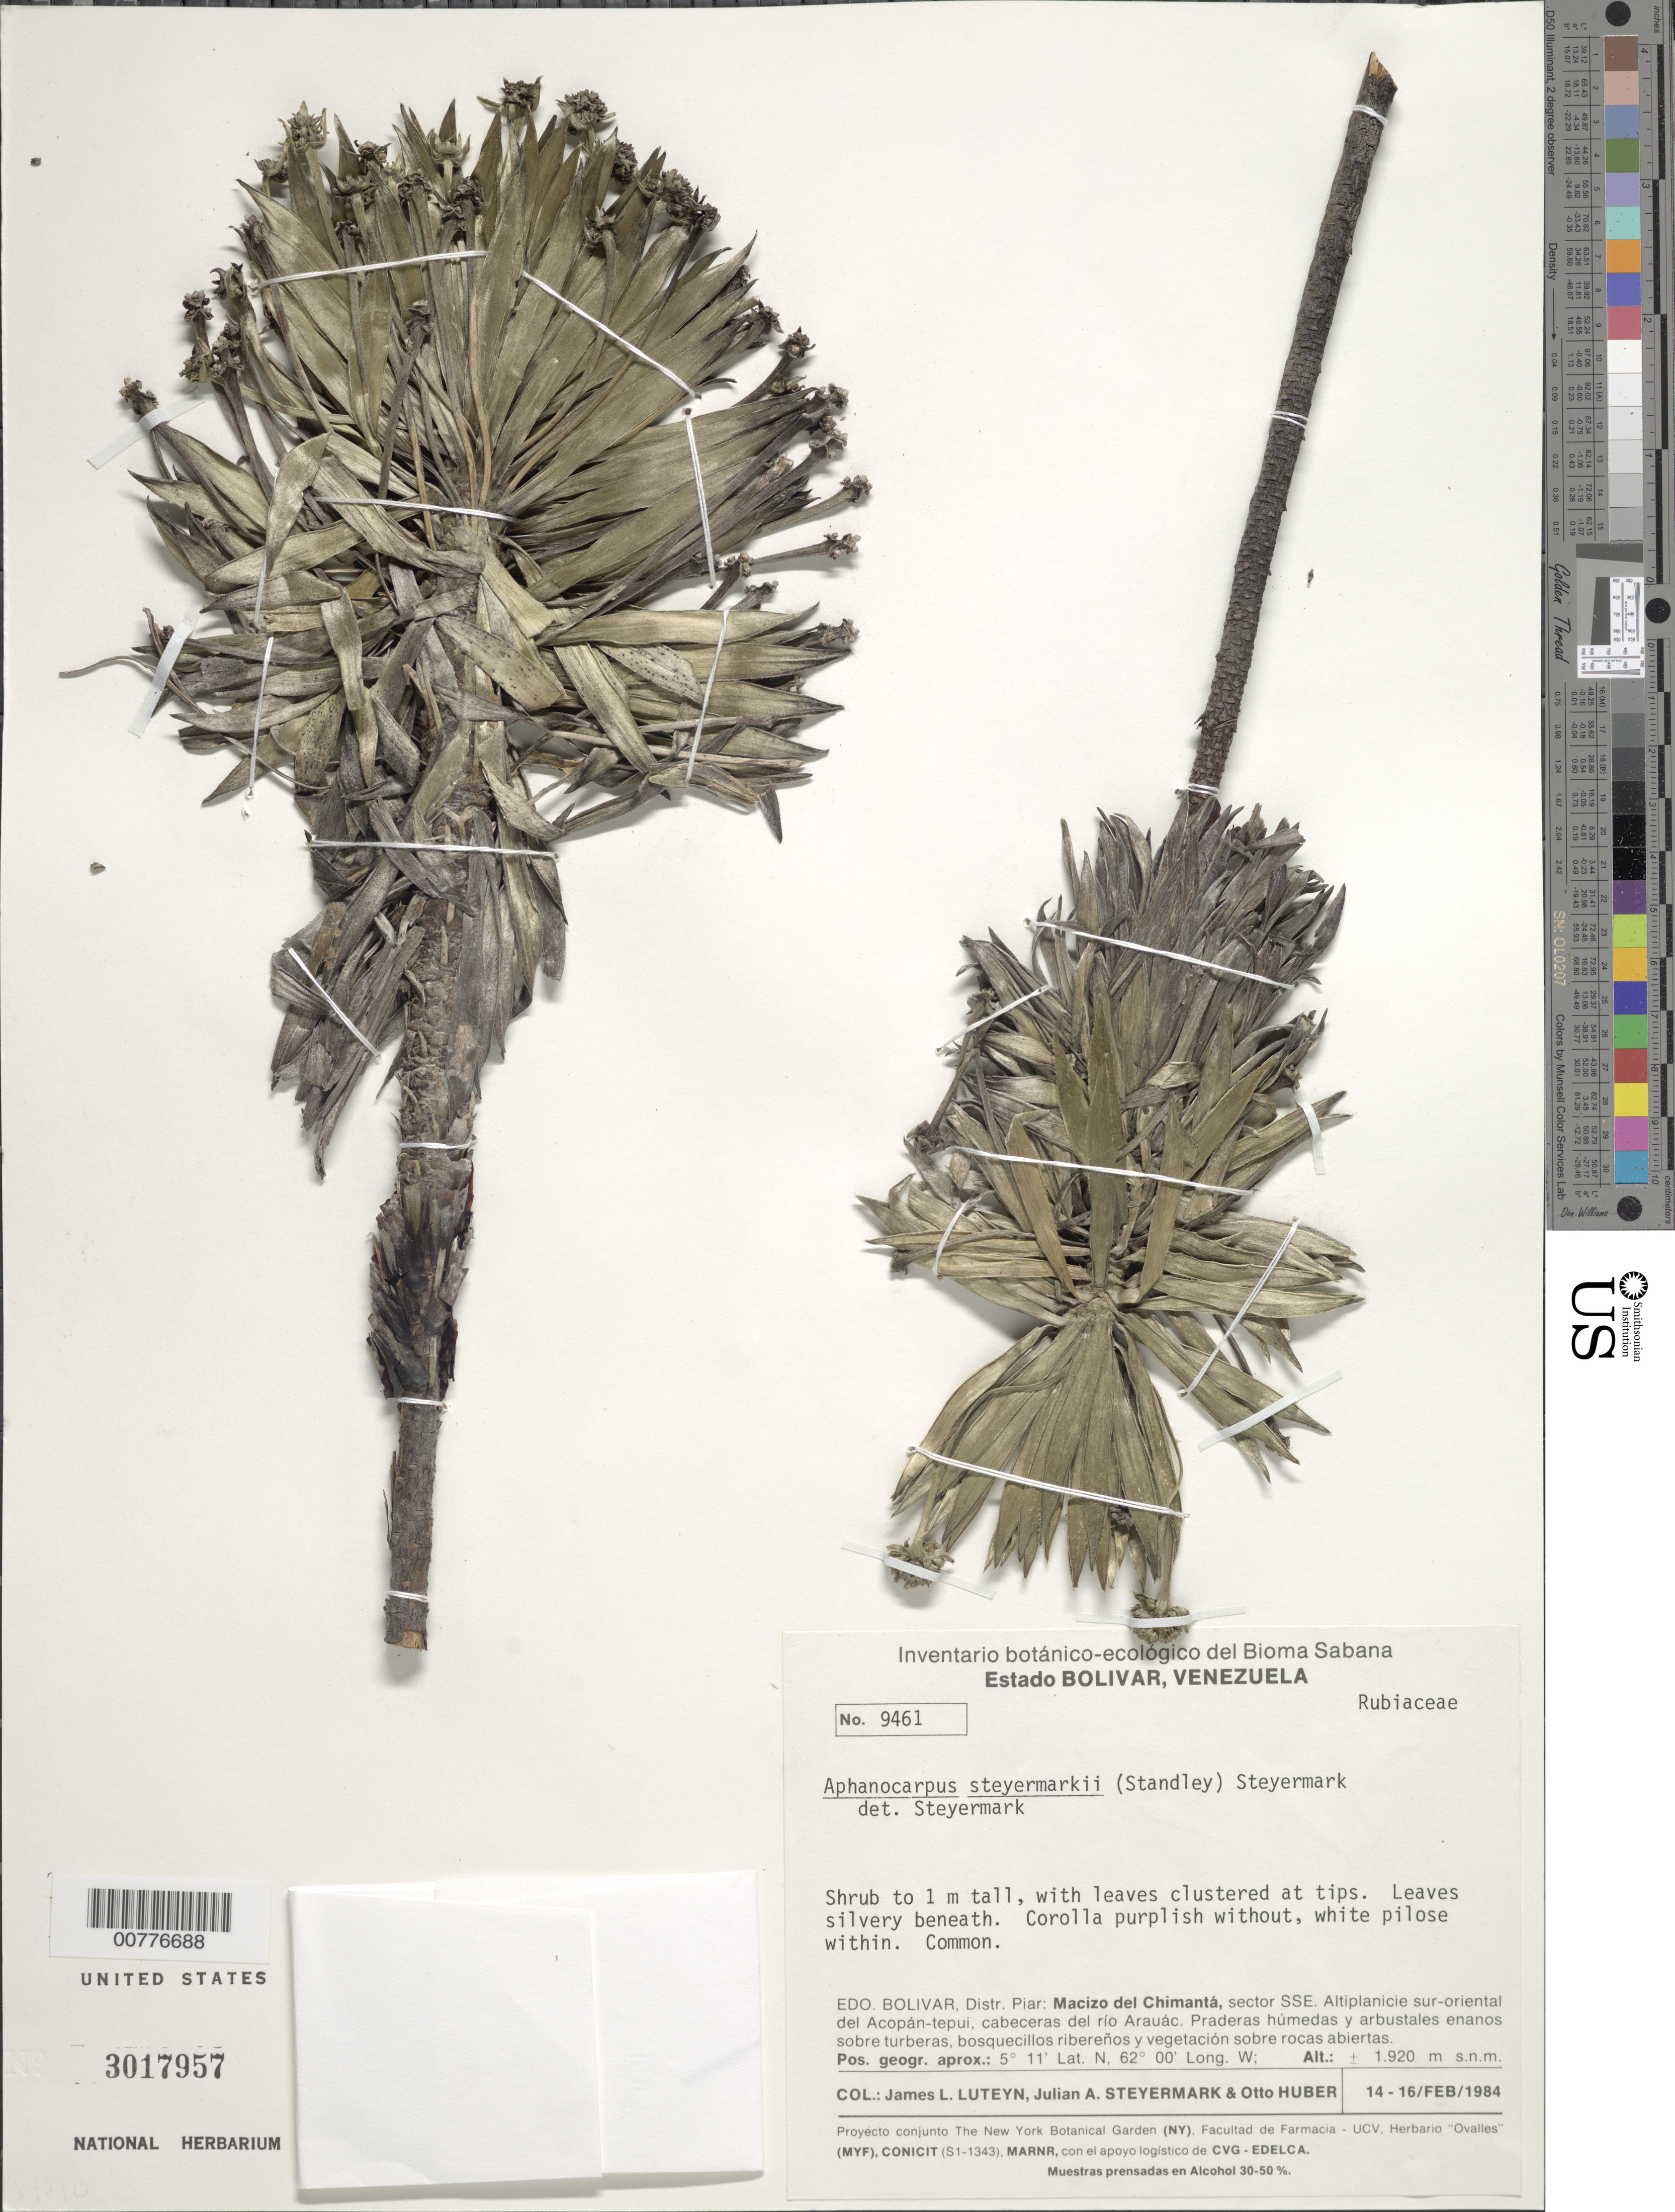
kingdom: Plantae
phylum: Tracheophyta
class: Magnoliopsida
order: Gentianales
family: Rubiaceae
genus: Aphanocarpus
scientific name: Aphanocarpus steyermarkii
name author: (Standl.) Steyerm.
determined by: Steyermark, Julian A., (VEN)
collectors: J. L. Luteyn, J. Steyermark & O. Huber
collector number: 9461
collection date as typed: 14-Feb-84 to 16-Feb-84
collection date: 1984-02-14/1984-02-16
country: Venezuela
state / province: Bolívar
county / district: Piar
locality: Macizo del Chimantá, sector SSE. Altiplanicie sur-oriental del Acopán-tepuí, cabeceras del río Arauác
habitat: Praderas húmedas y arbustales enanos sobre turberas, bosquecillos riberenos y vegetación sobre rocas abiertas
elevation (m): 1920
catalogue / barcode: US 3107957